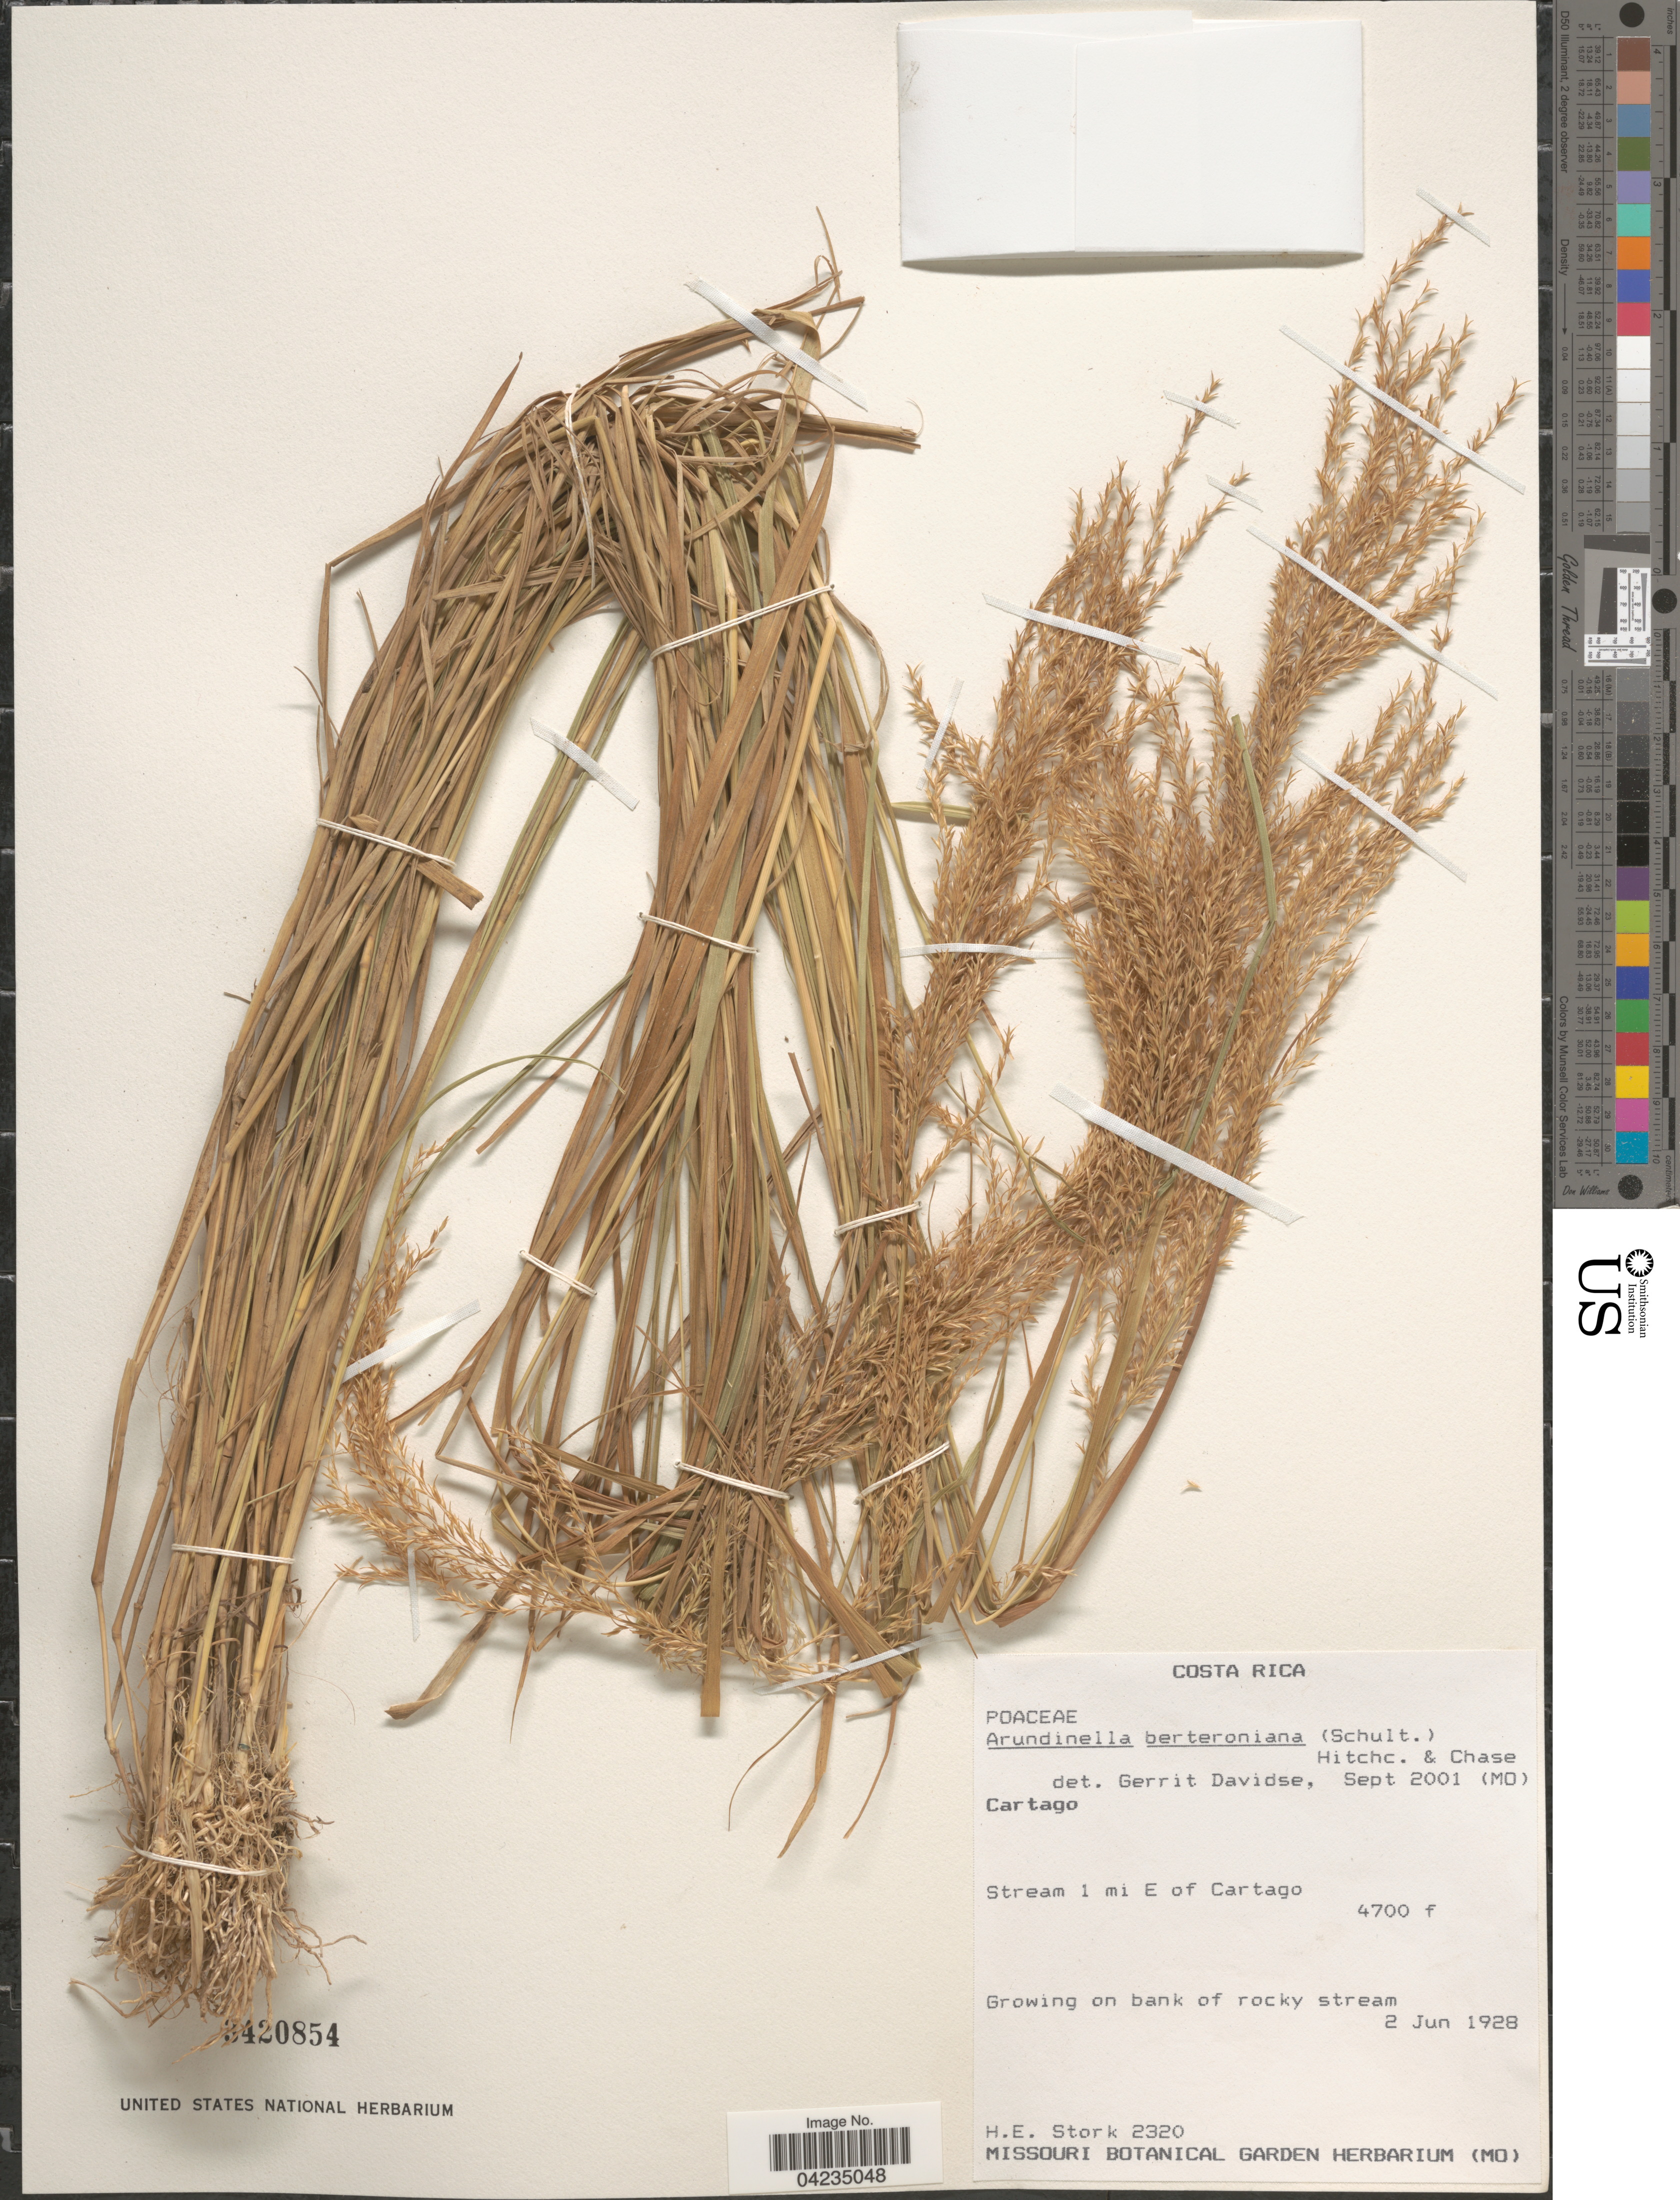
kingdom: Plantae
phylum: Tracheophyta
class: Liliopsida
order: Poales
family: Poaceae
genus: Arundinella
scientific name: Arundinella berteroniana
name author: (Schult.) Hitchc. & Chase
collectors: H. E. Stork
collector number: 2320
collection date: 1928-06-02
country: Costa Rica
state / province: Cartago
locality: Stream 1 mi E of Cartago.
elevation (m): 1433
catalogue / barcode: US 3420854